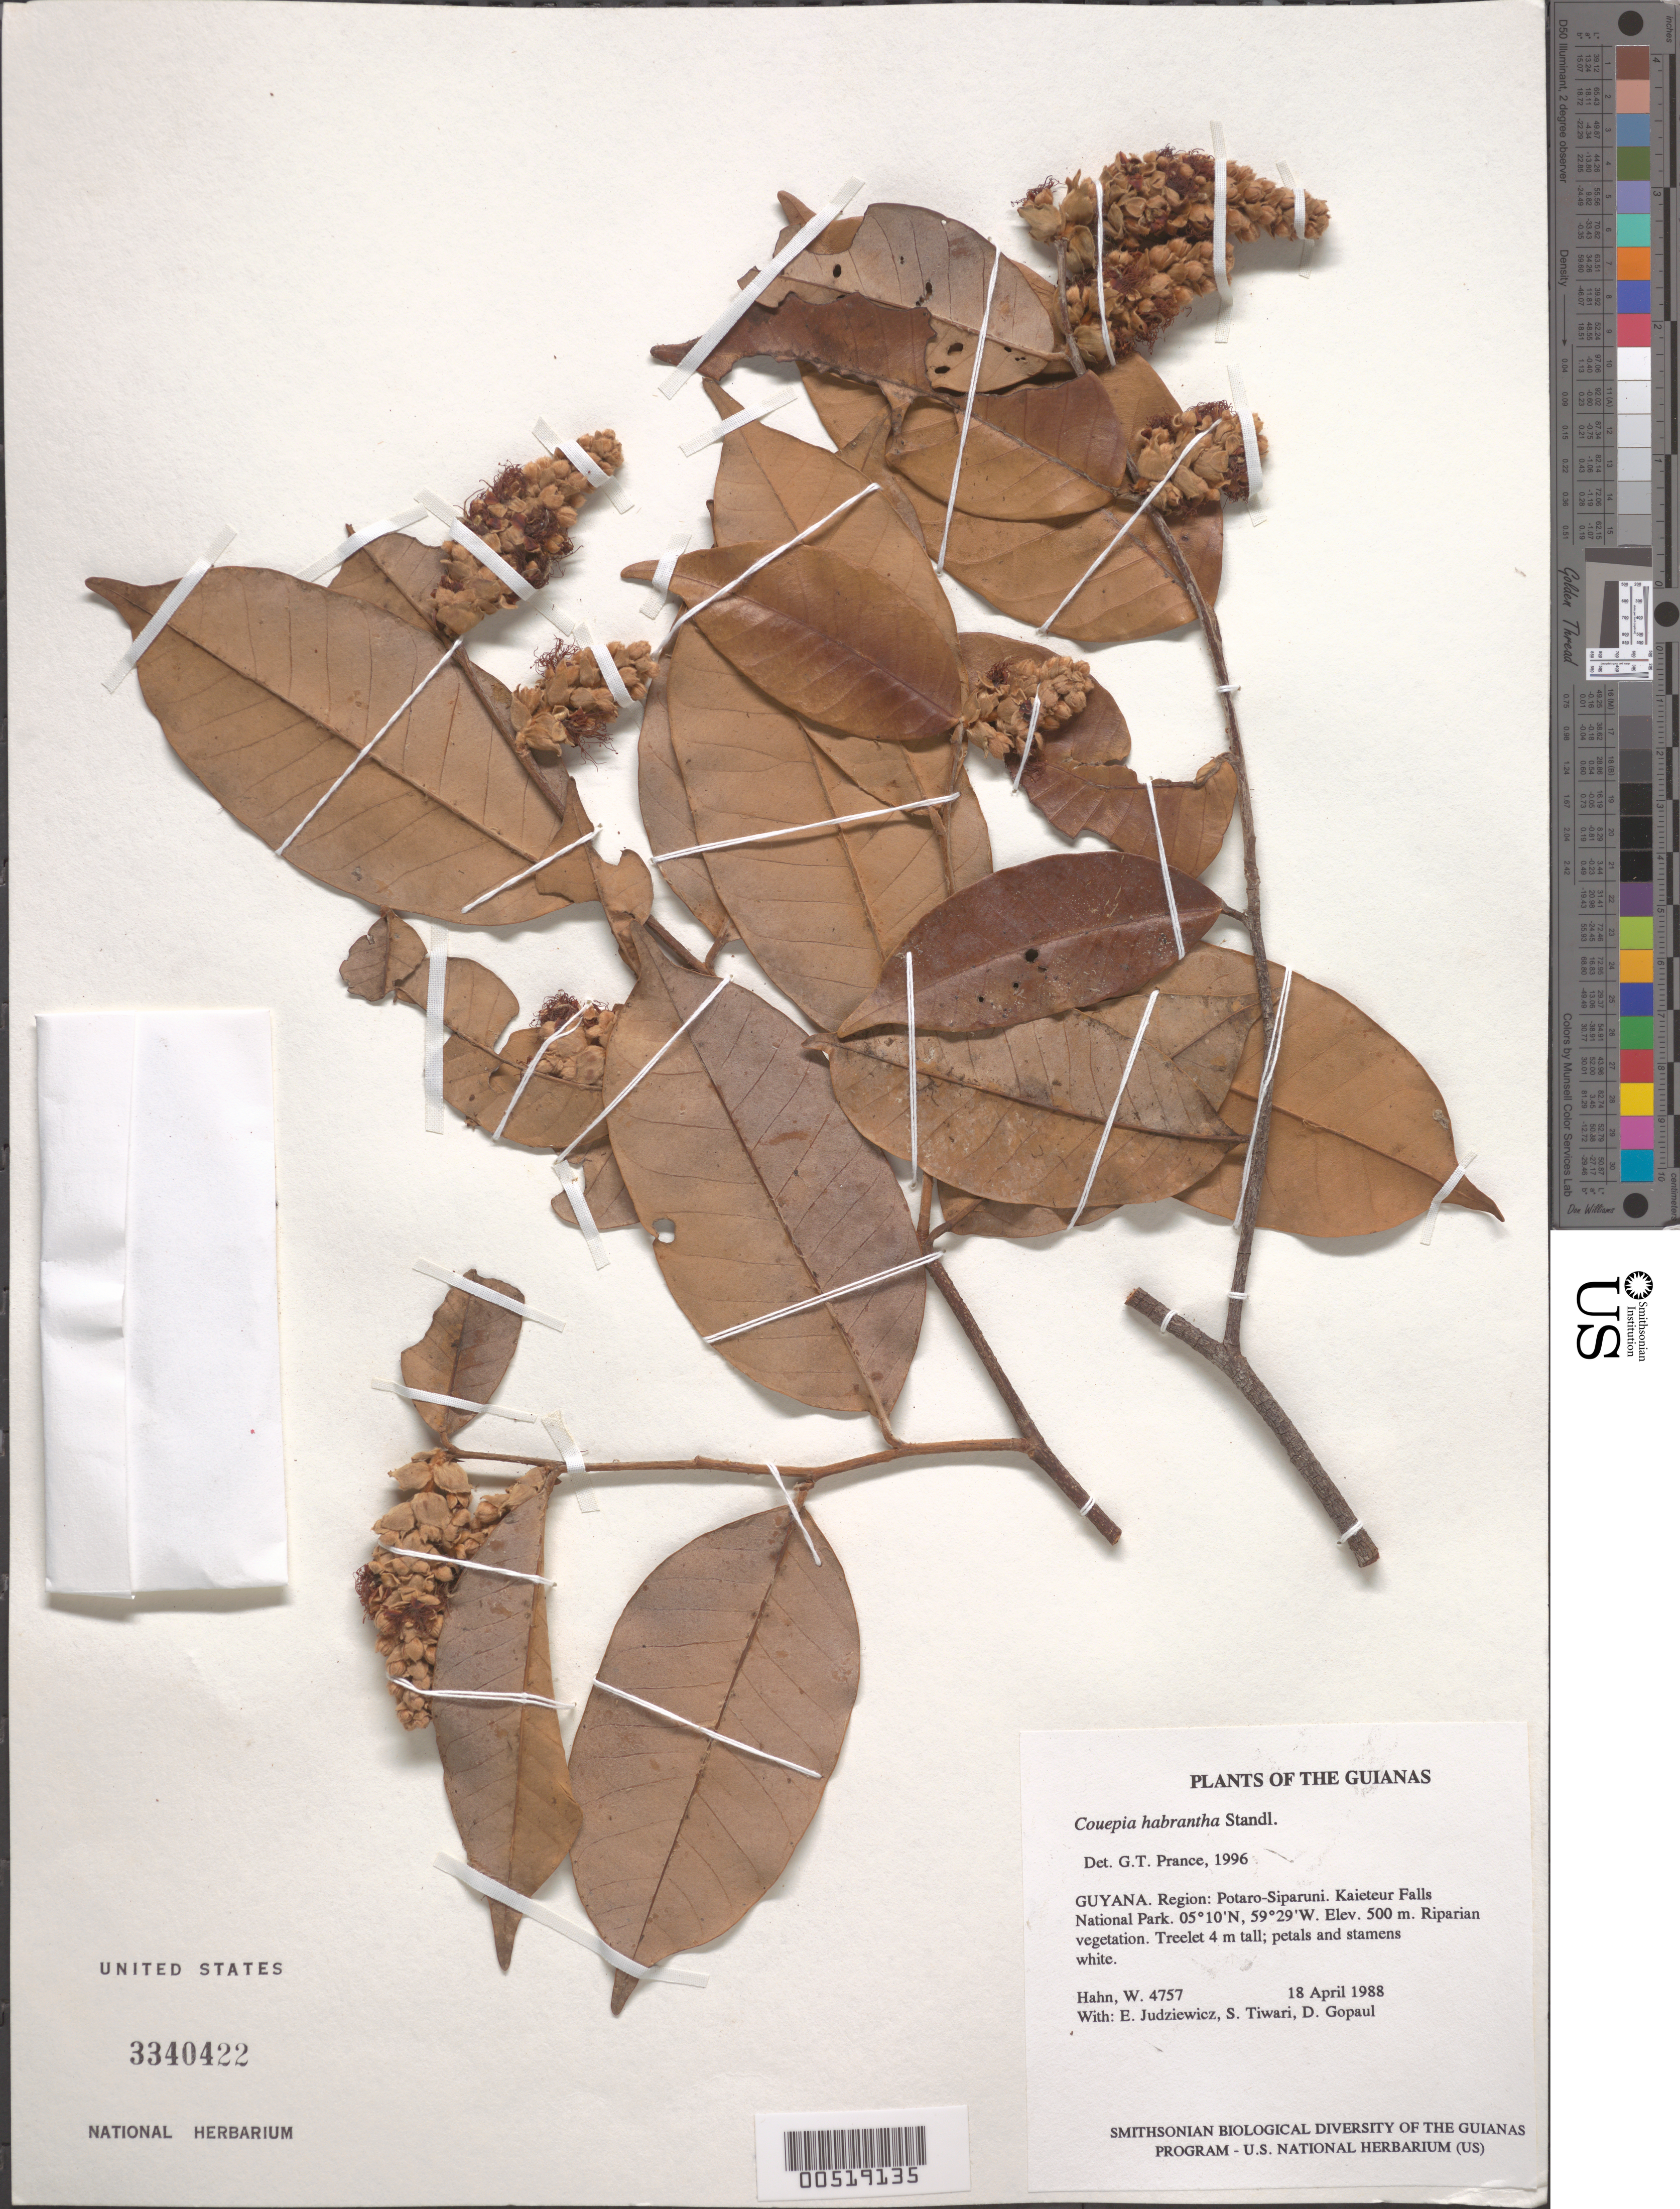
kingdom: Plantae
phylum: Tracheophyta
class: Magnoliopsida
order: Malpighiales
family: Chrysobalanaceae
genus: Couepia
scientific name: Couepia habrantha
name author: Standl.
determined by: Prance, G. T.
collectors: W. Hahn, E. J. Judziewicz, S. Tiwari & D. Gopaul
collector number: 4757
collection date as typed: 18 April 1988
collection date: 1988-04-18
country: Guyana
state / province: Potaro-Siparuni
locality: Kaieteur Falls National Park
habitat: Riparian vegetation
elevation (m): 500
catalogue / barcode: US 3340422